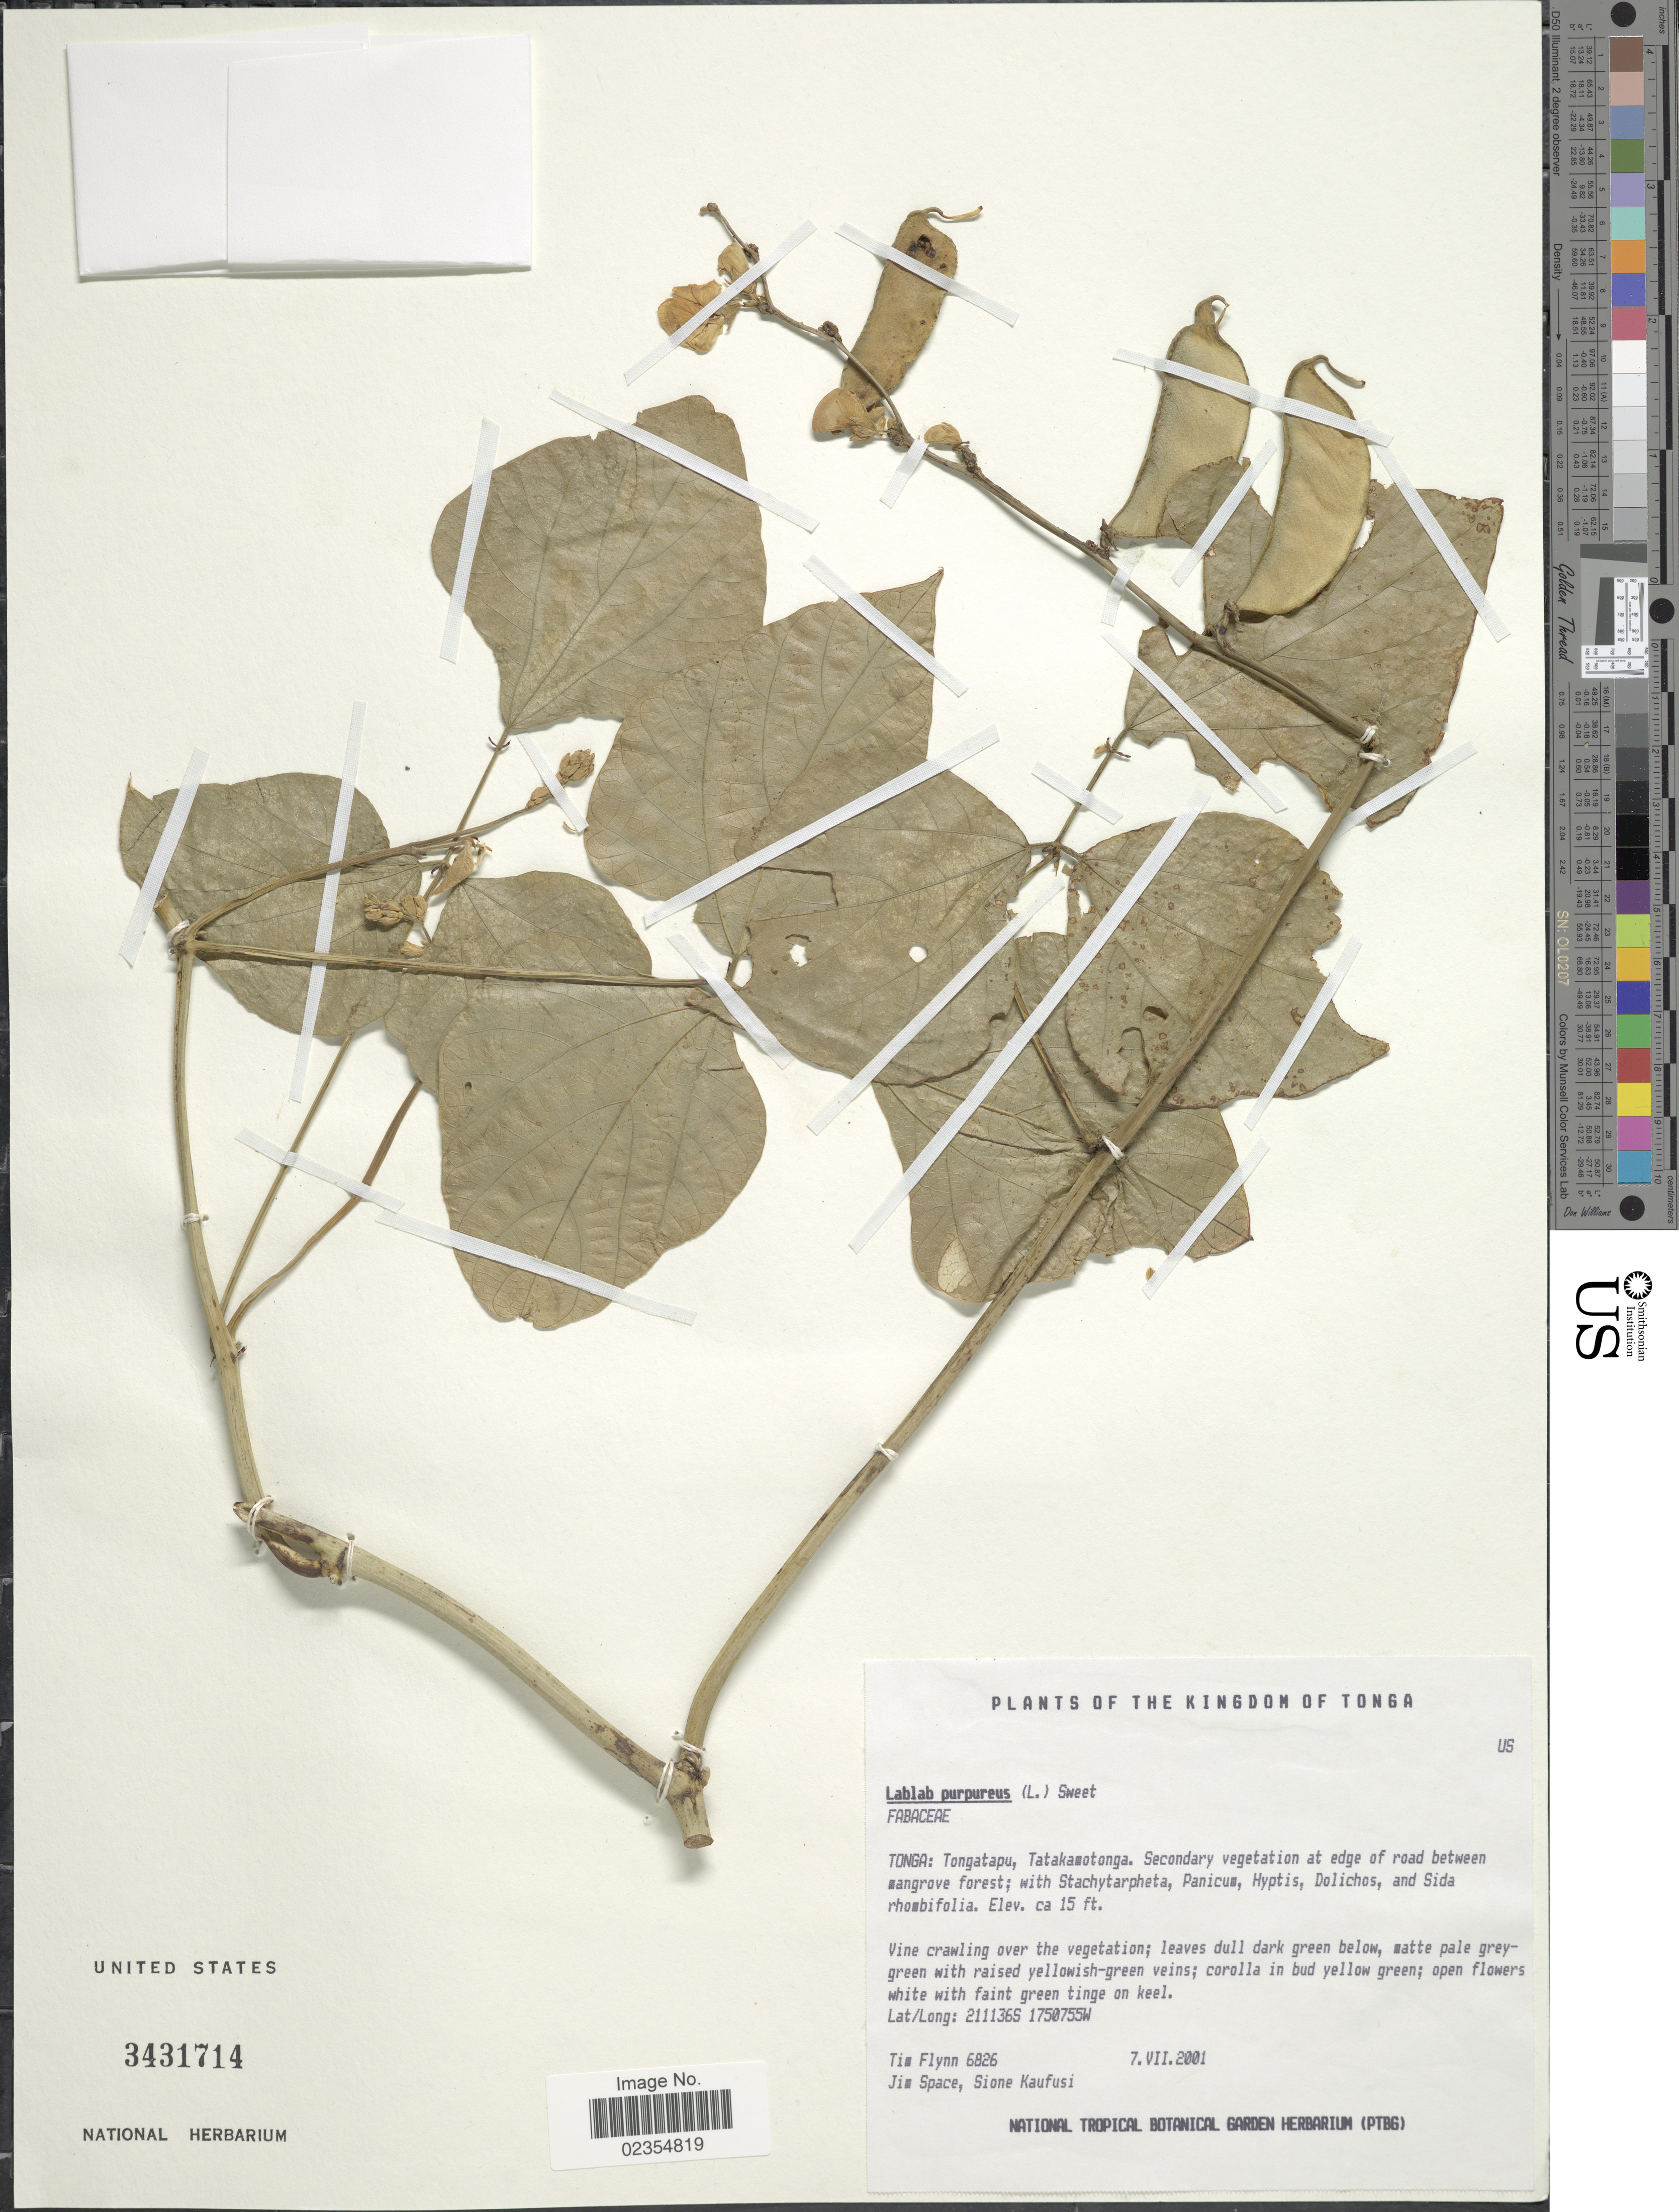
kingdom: Plantae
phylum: Tracheophyta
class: Magnoliopsida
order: Fabales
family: Fabaceae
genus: Lablab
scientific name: Lablab purpureus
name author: (L.) Sweet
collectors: T. W. Flynn, J. Space & S. Kaufusi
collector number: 6826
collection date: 2001-07-07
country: Tonga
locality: Tongatapu, Tatakamotonga, at edge of road between mangrove forest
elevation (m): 5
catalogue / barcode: US 3431714